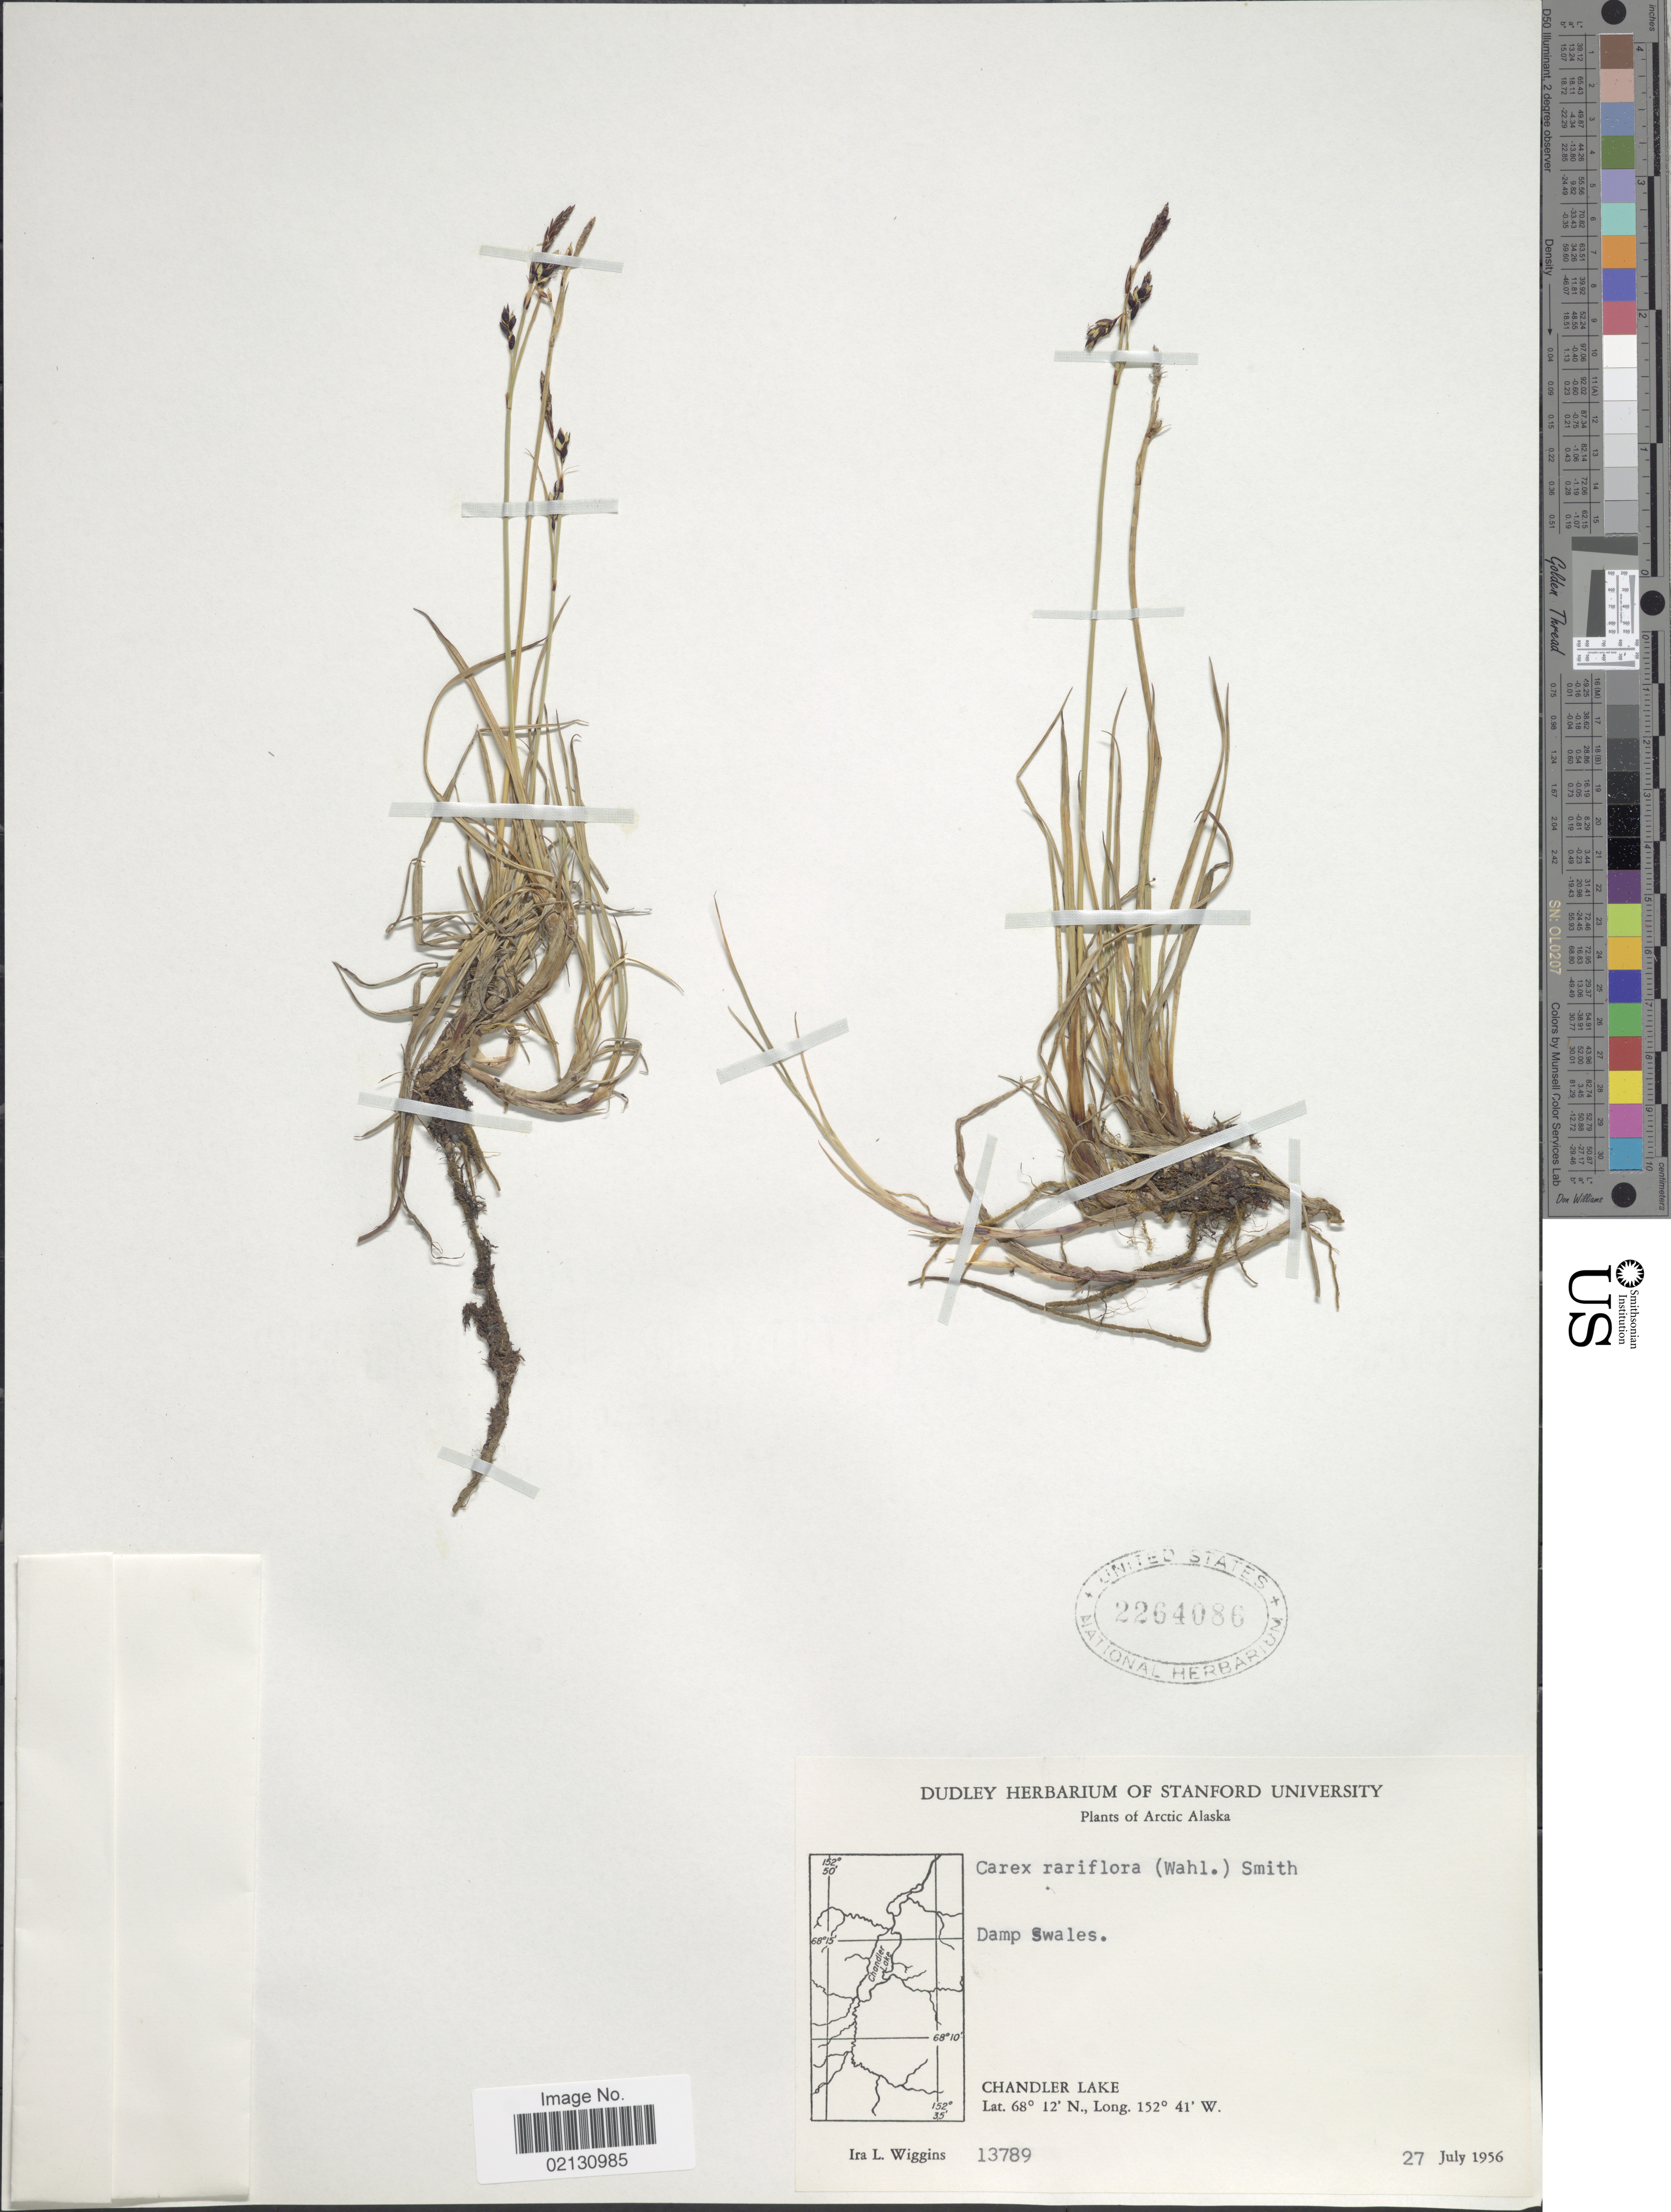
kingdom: Plantae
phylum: Tracheophyta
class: Liliopsida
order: Poales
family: Cyperaceae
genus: Carex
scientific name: Carex rariflora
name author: (Wahlenb.) Sm.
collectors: I. L. Wiggins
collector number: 13789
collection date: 1956-07-27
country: United States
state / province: Alaska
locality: Arctic Alaska. Chandler Lake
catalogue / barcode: US 2264086